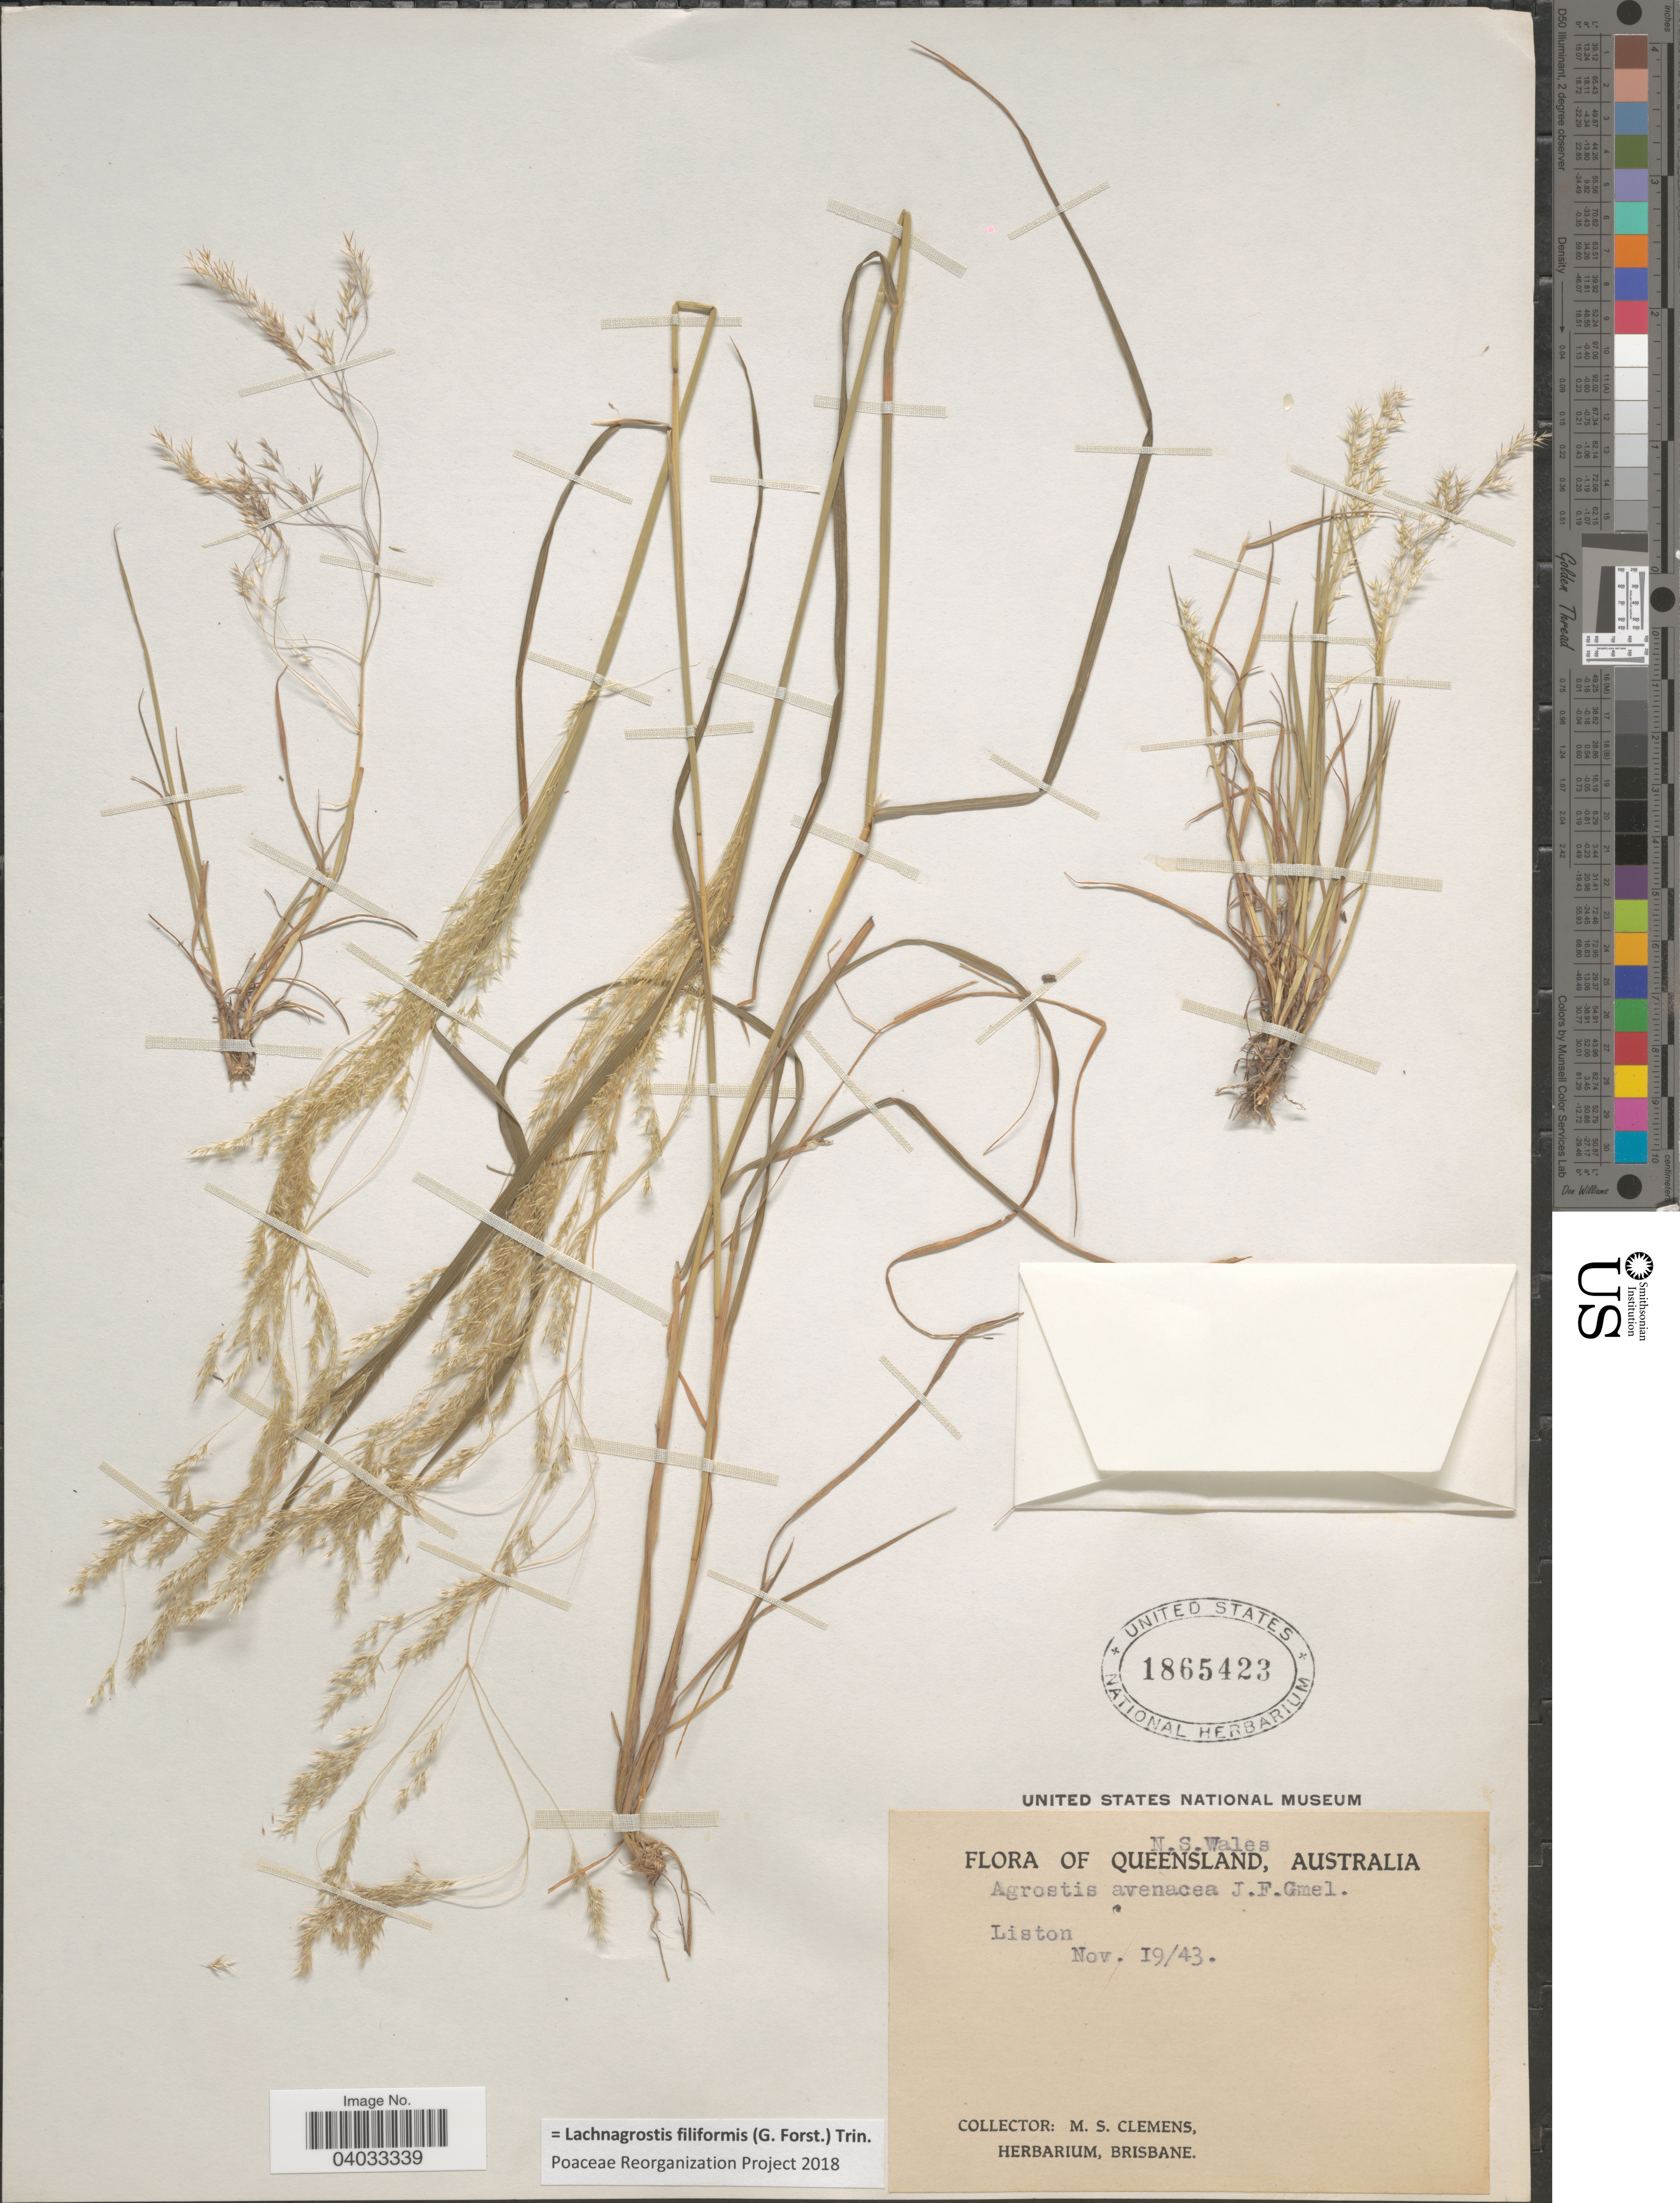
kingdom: Plantae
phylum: Tracheophyta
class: Liliopsida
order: Poales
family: Poaceae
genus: Lachnagrostis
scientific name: Lachnagrostis filiformis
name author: (J.R. Forst.) Trin.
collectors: M. S. Clemens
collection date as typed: Transcribed d/m/y: 19/11/43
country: Australia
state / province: New South Wales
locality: N.S.Wales. Queensland. Liston.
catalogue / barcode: US 1865423